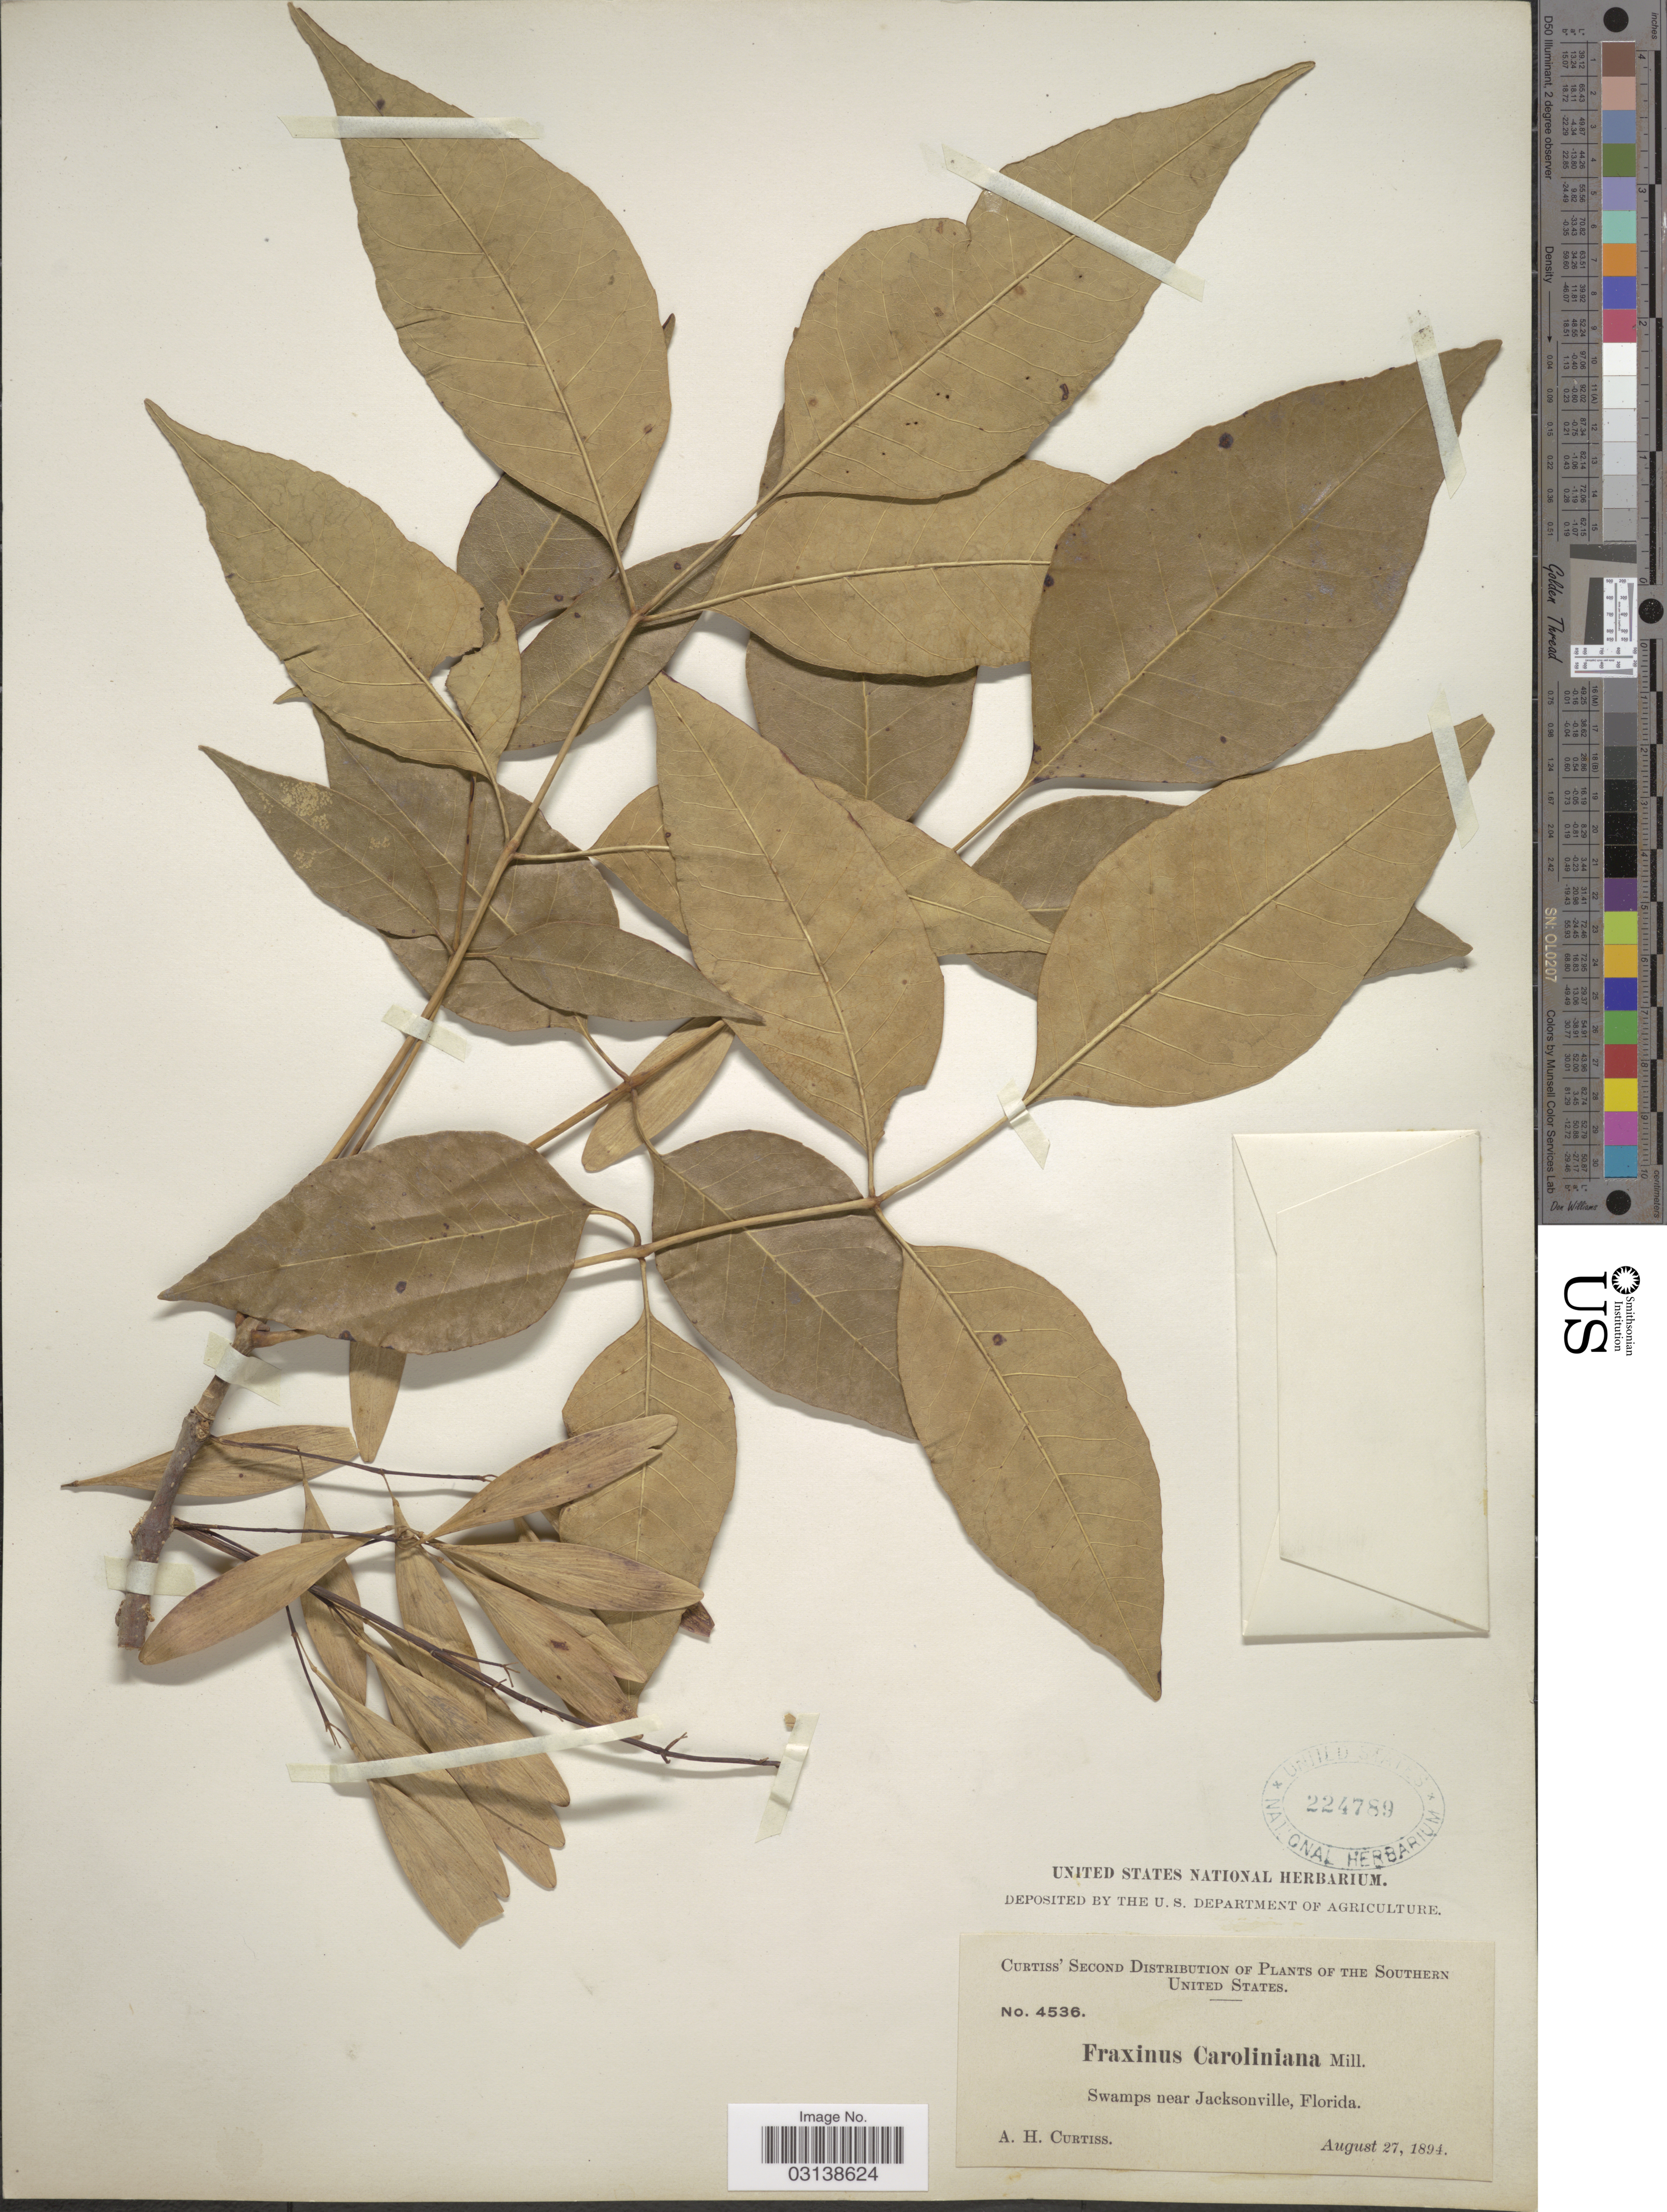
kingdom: Plantae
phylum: Tracheophyta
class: Magnoliopsida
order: Lamiales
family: Oleaceae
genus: Fraxinus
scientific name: Fraxinus caroliniana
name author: Mill.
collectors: A. H. Curtiss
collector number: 4536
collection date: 1894-08-27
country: United States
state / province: Florida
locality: The Southern United States. Swamps near Jacksonville.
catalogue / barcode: US 224789